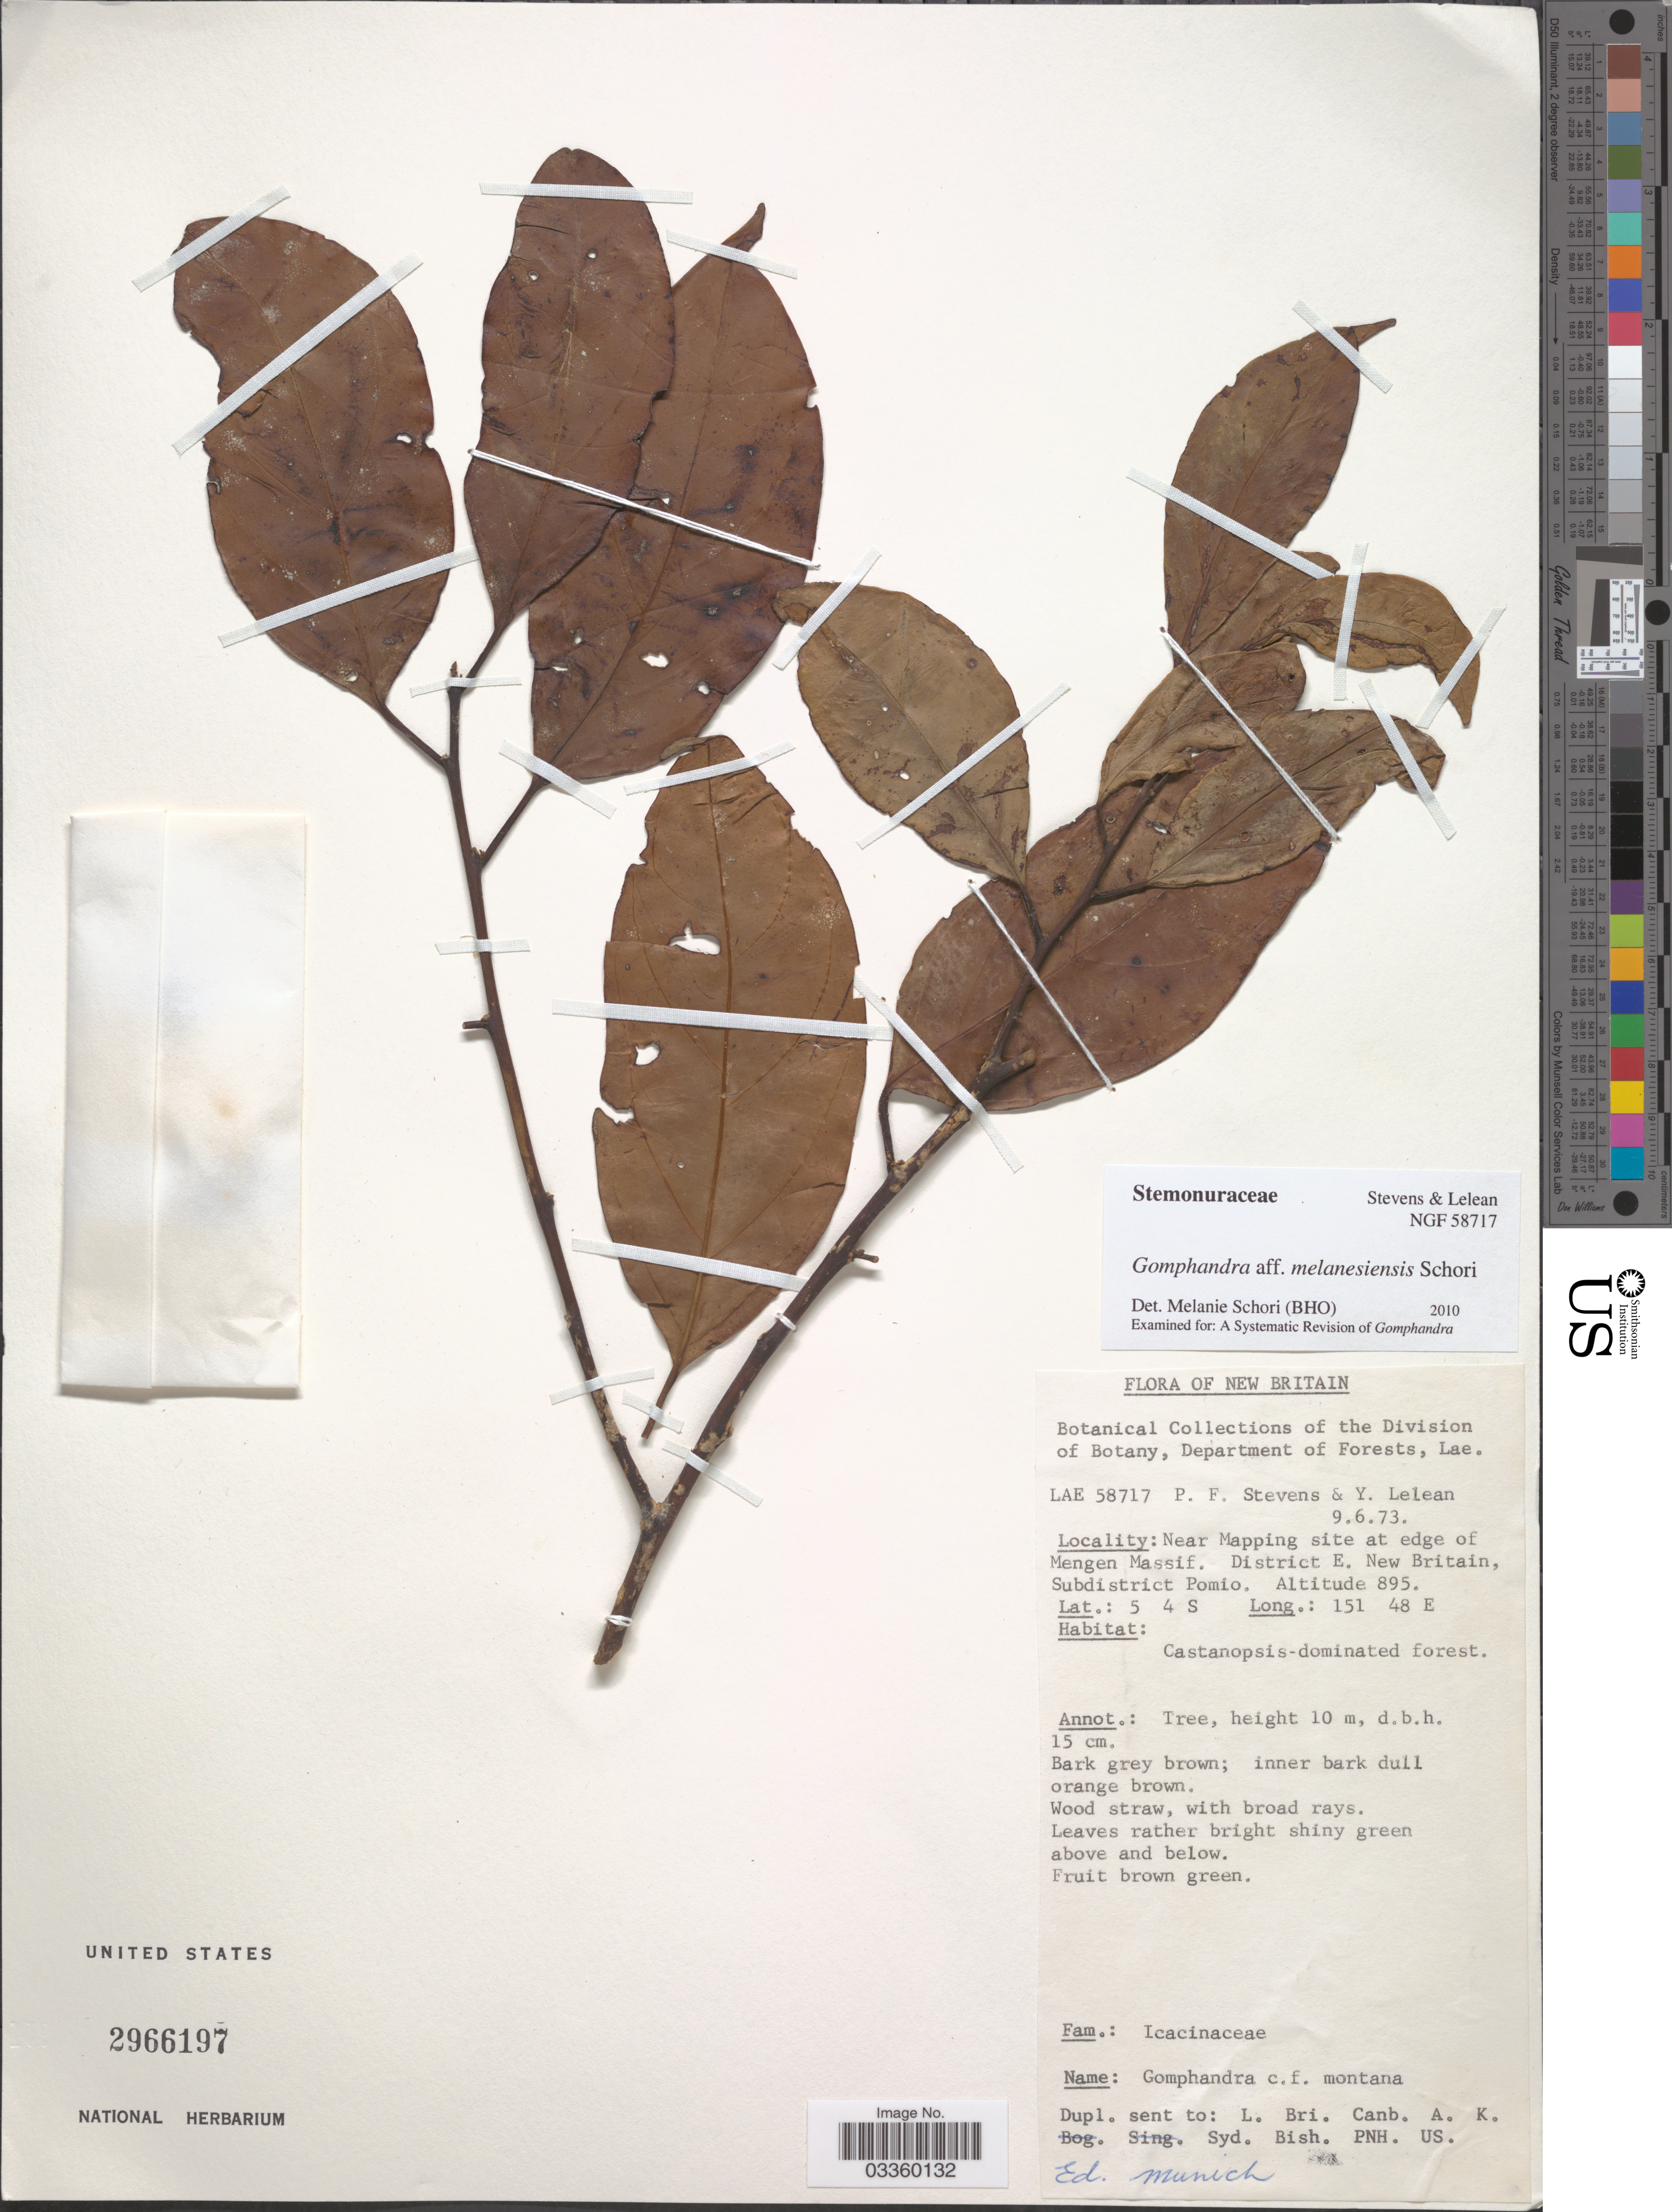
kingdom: Plantae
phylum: Tracheophyta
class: Magnoliopsida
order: Cardiopteridales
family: Stemonuraceae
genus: Gomphandra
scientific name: Gomphandra melanesiensis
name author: Schori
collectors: P. F. Stevens & Y. Lelean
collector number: LAE 58717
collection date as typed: Transcribed d/m/y: 9/6/73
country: Papua New Guinea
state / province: East New Britain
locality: New Britain. Near Mapping site at edge of Mengen Massif. District. E. New Britain, Subdistrict Pomio.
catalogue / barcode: US 2966197